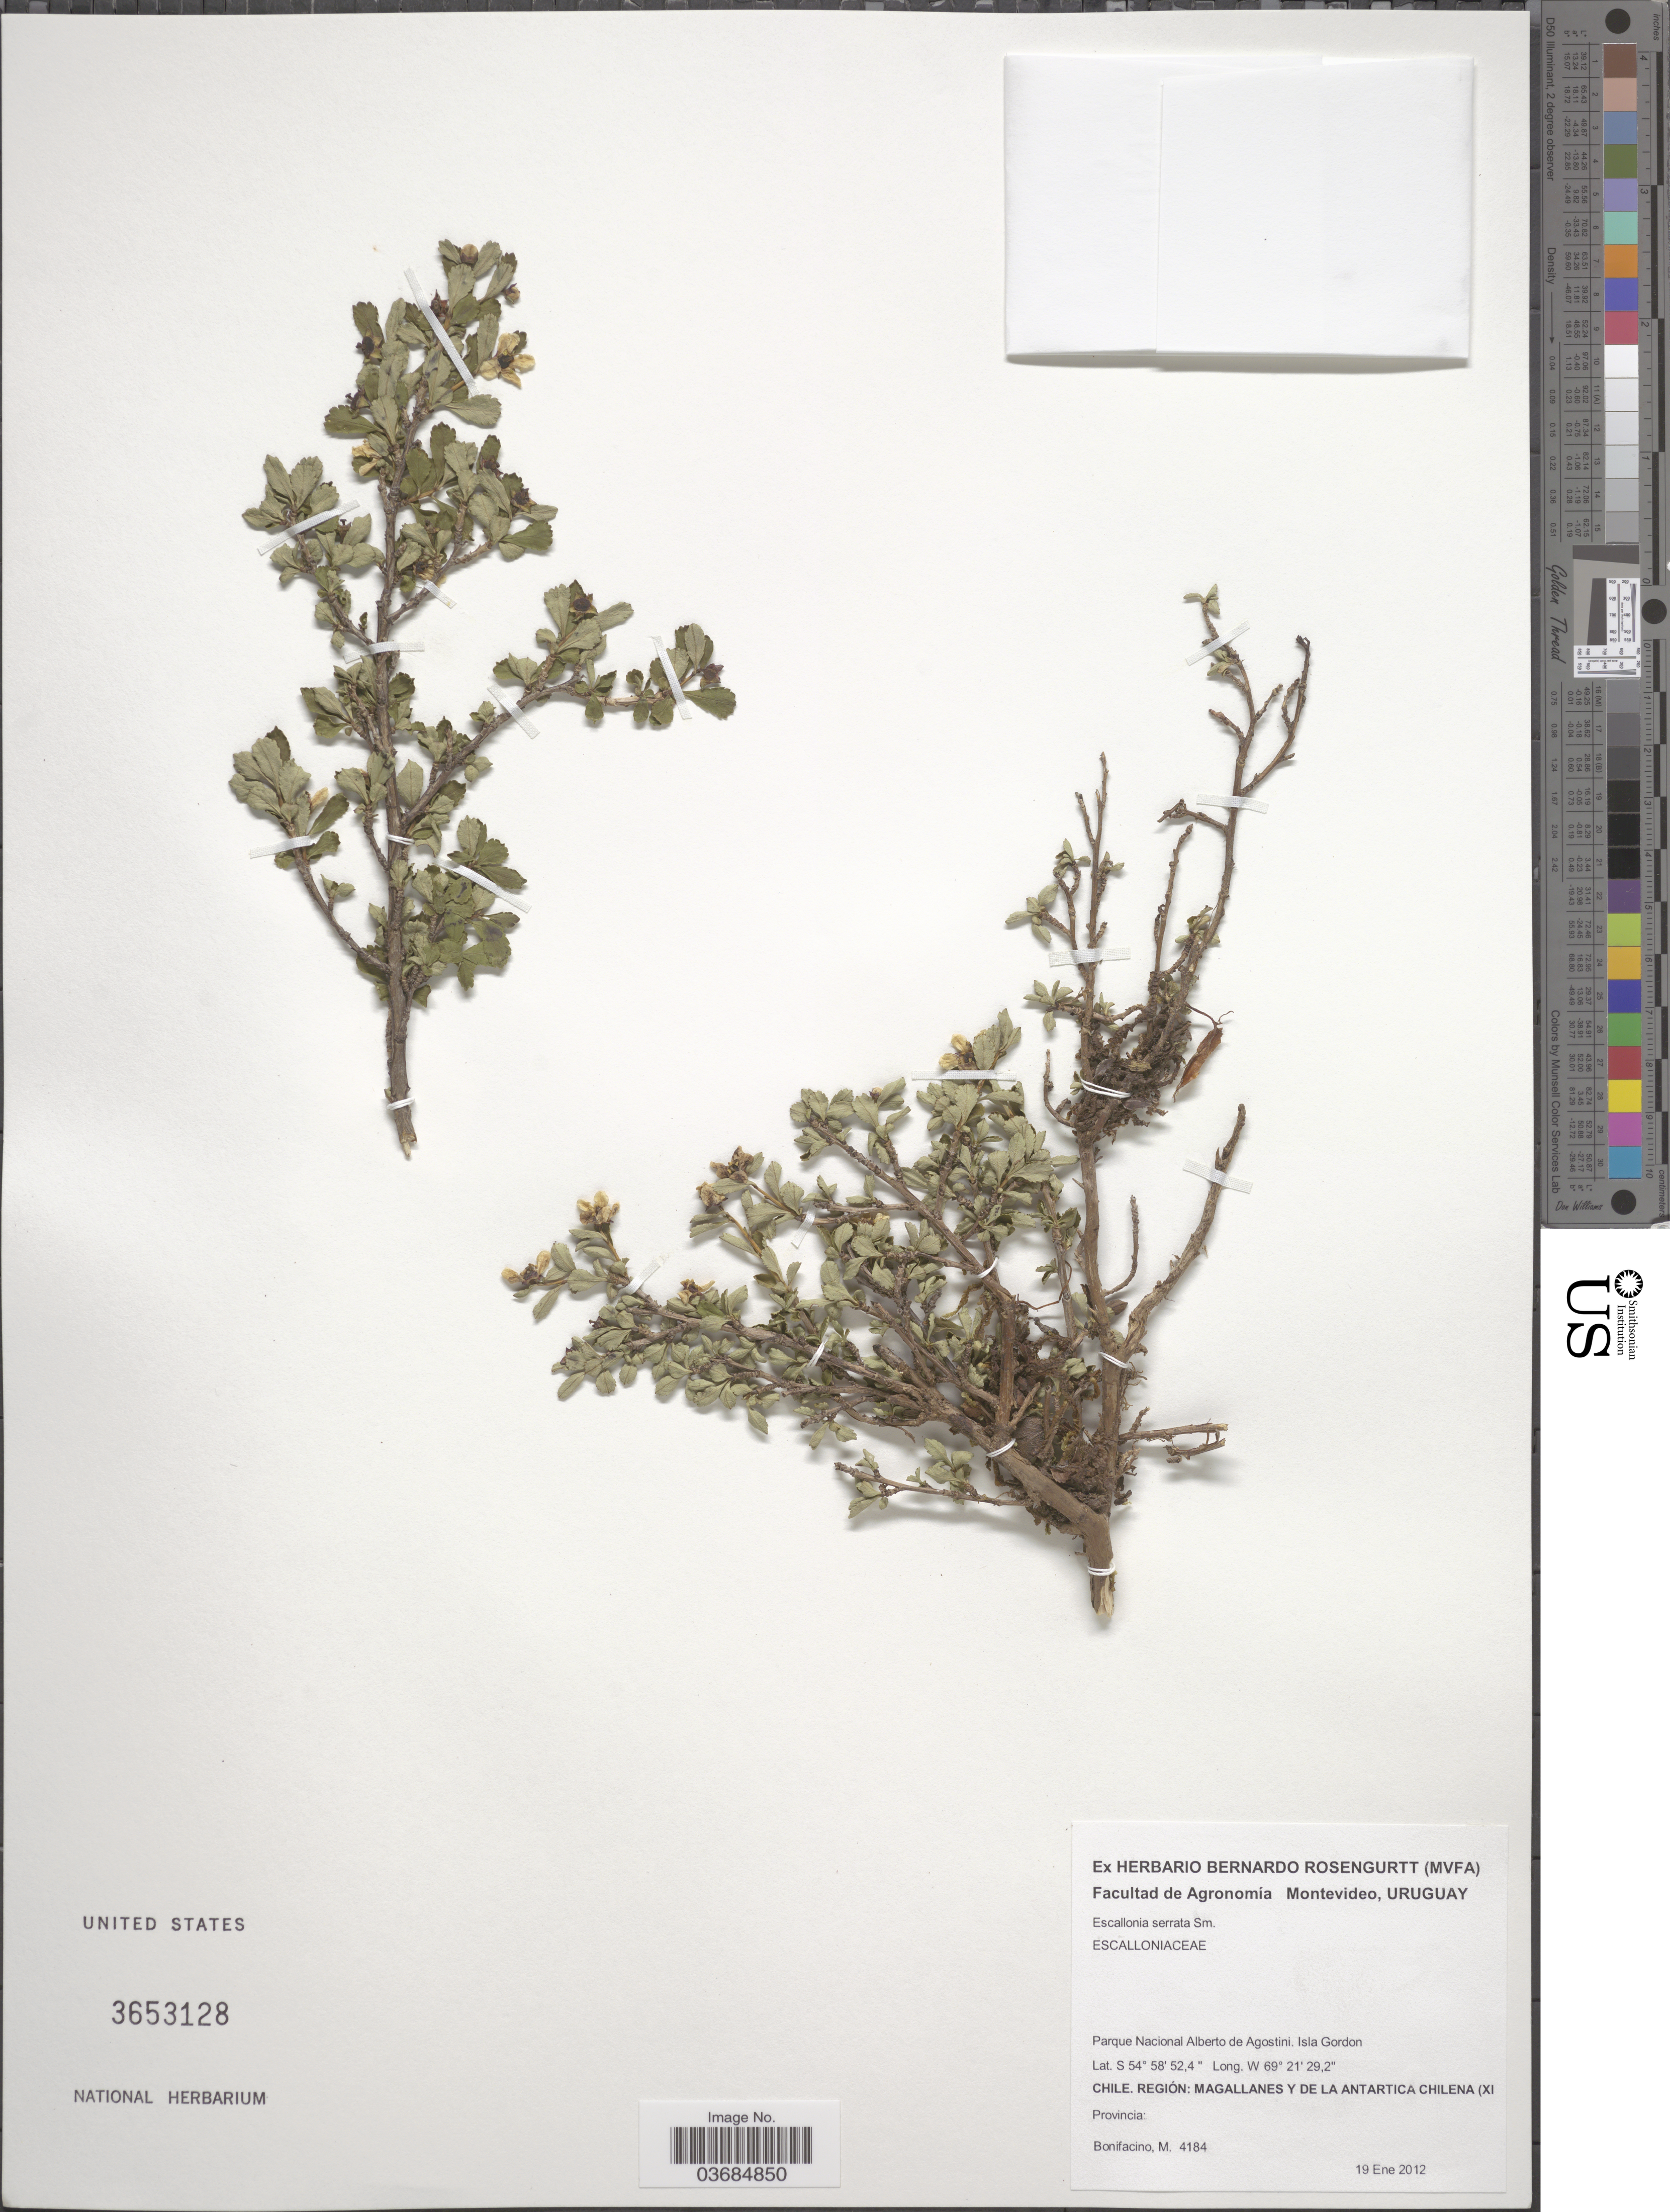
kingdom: Plantae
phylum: Tracheophyta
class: Magnoliopsida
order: Escalloniales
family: Escalloniaceae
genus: Escallonia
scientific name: Escallonia serrata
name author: Sm.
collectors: M. Bonifacino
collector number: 4184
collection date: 2012-01-19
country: Chile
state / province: Magallanes y de la Antártica Chilena (XII)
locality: Parque Nacional Alberto de Agostini, Isla Gordon.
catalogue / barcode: US 3653128